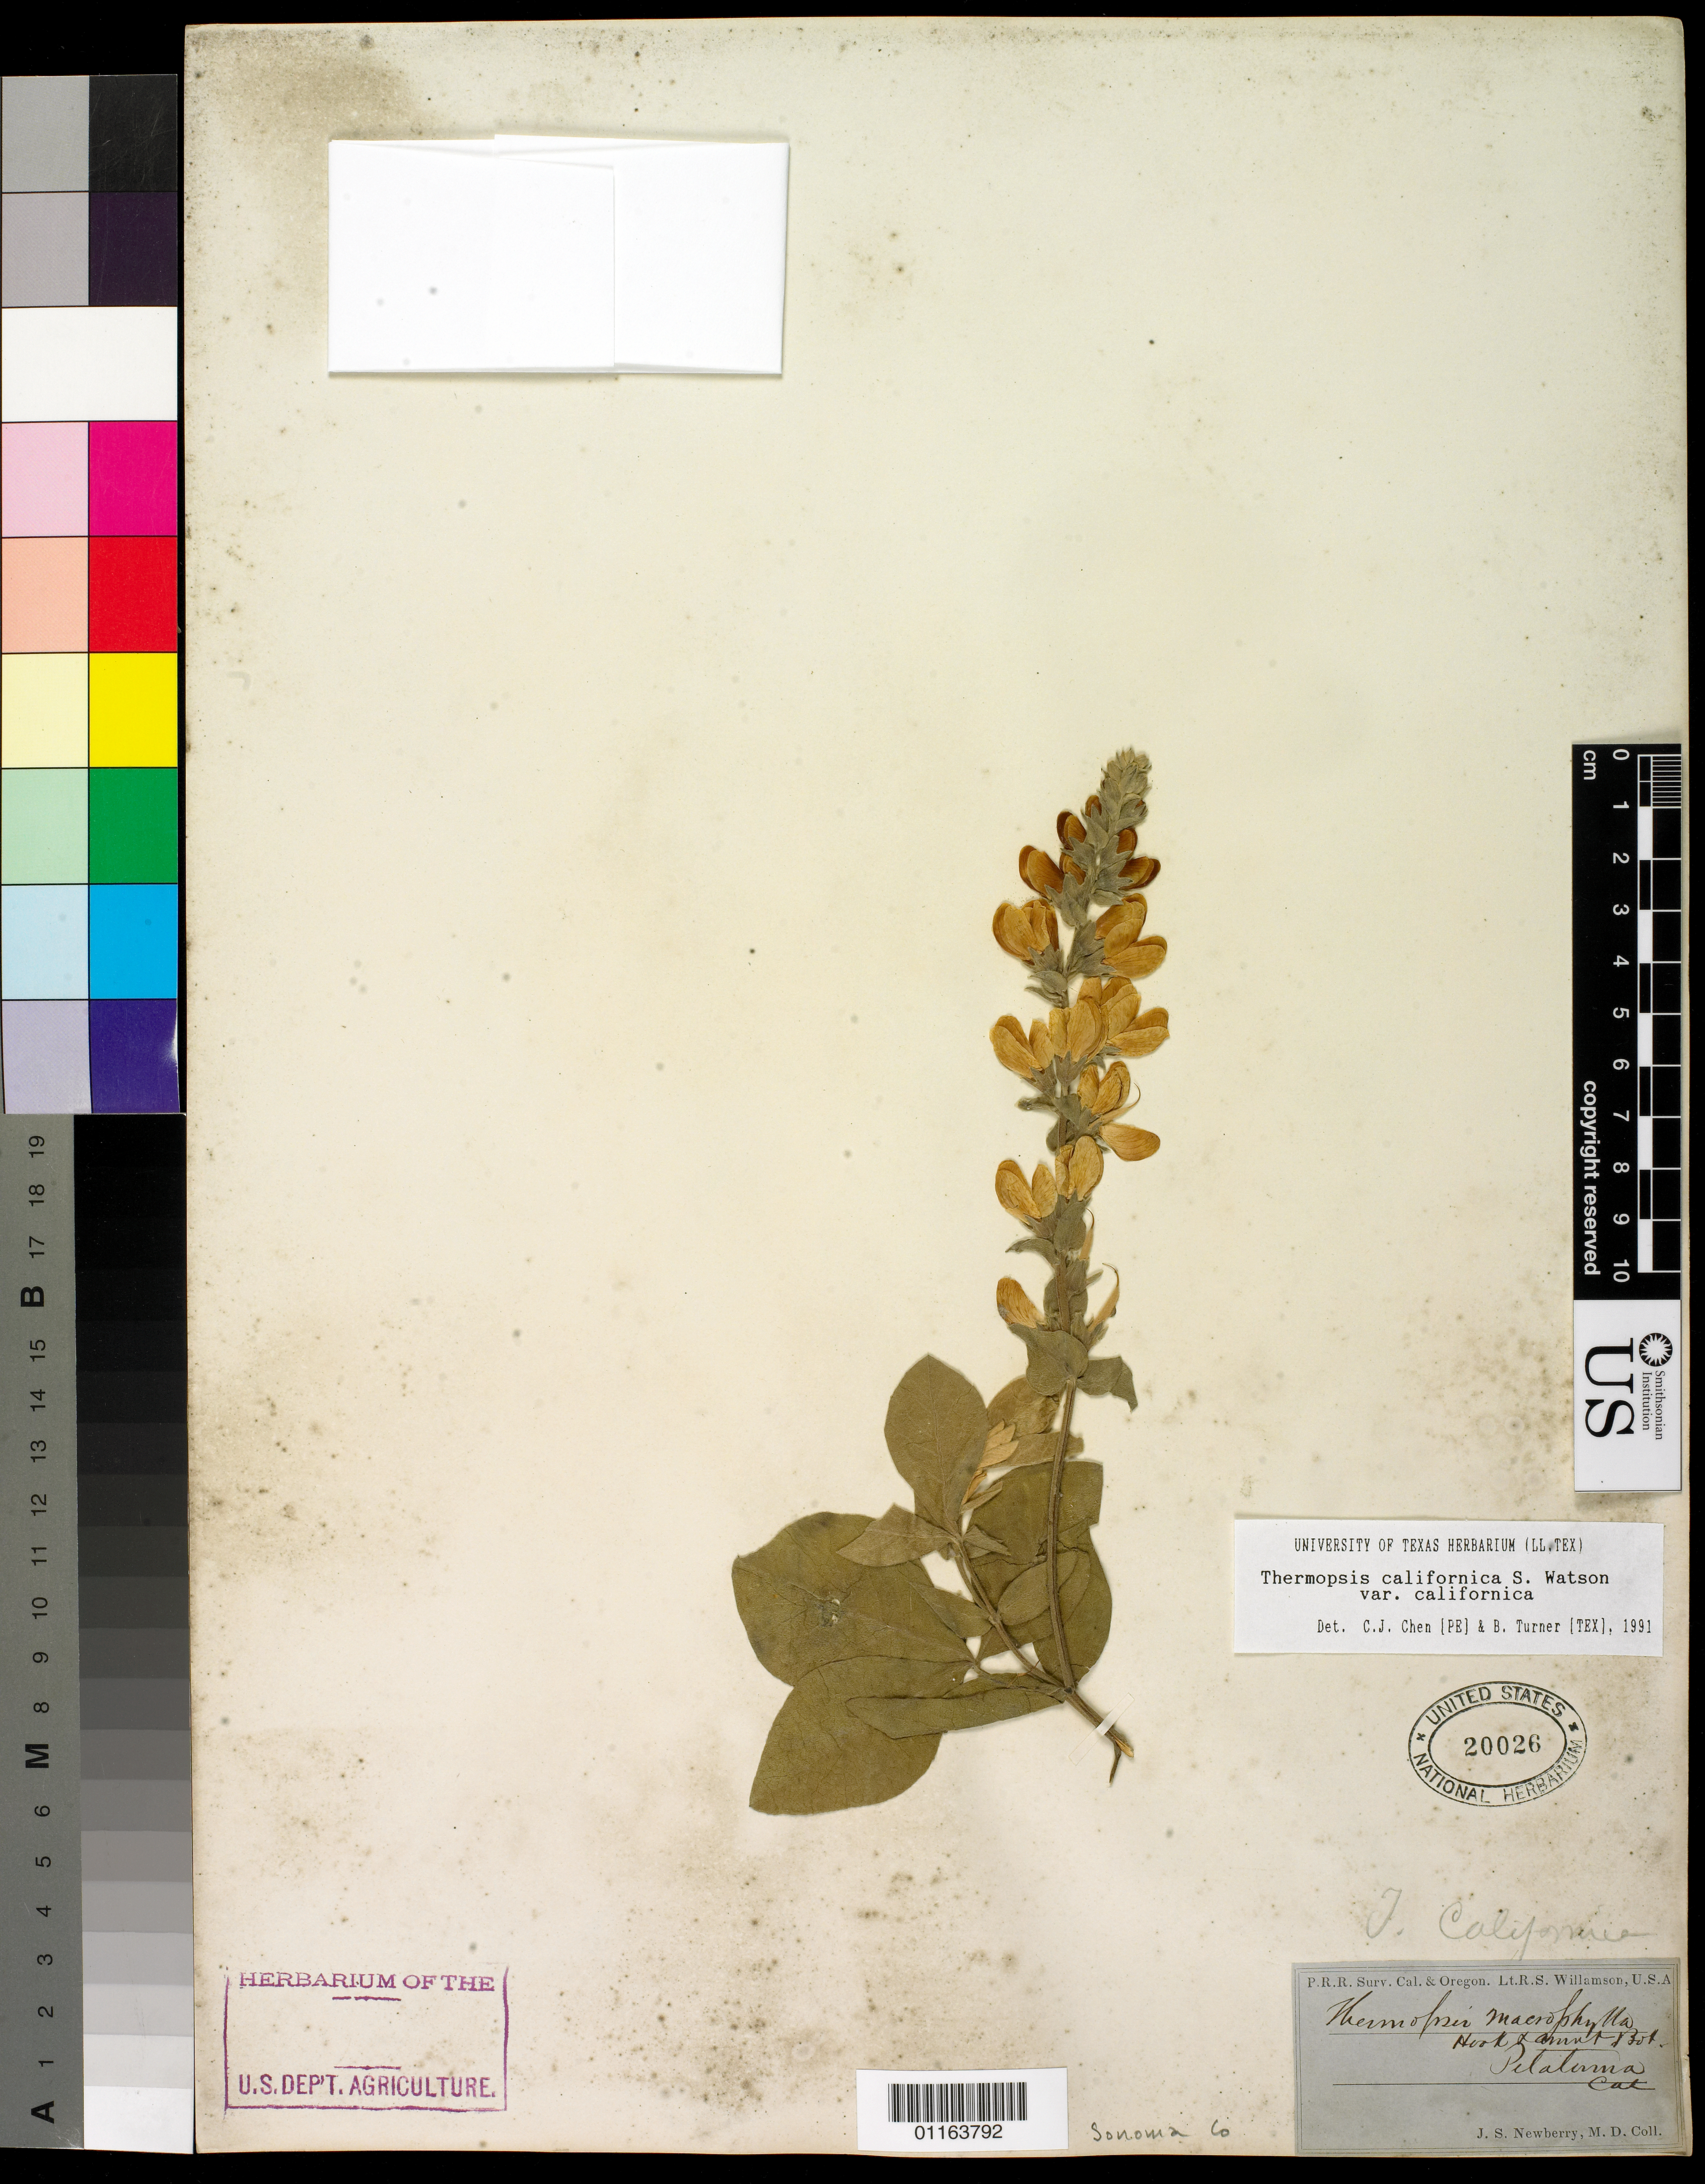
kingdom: Plantae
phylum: Tracheophyta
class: Magnoliopsida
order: Fabales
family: Fabaceae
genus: Thermopsis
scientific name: Thermopsis californica var. californica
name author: S. Watson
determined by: Turner, B.; Chen, J.-C.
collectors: J. S. Newberry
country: United States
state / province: California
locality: Petaluma.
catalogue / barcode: US 20026